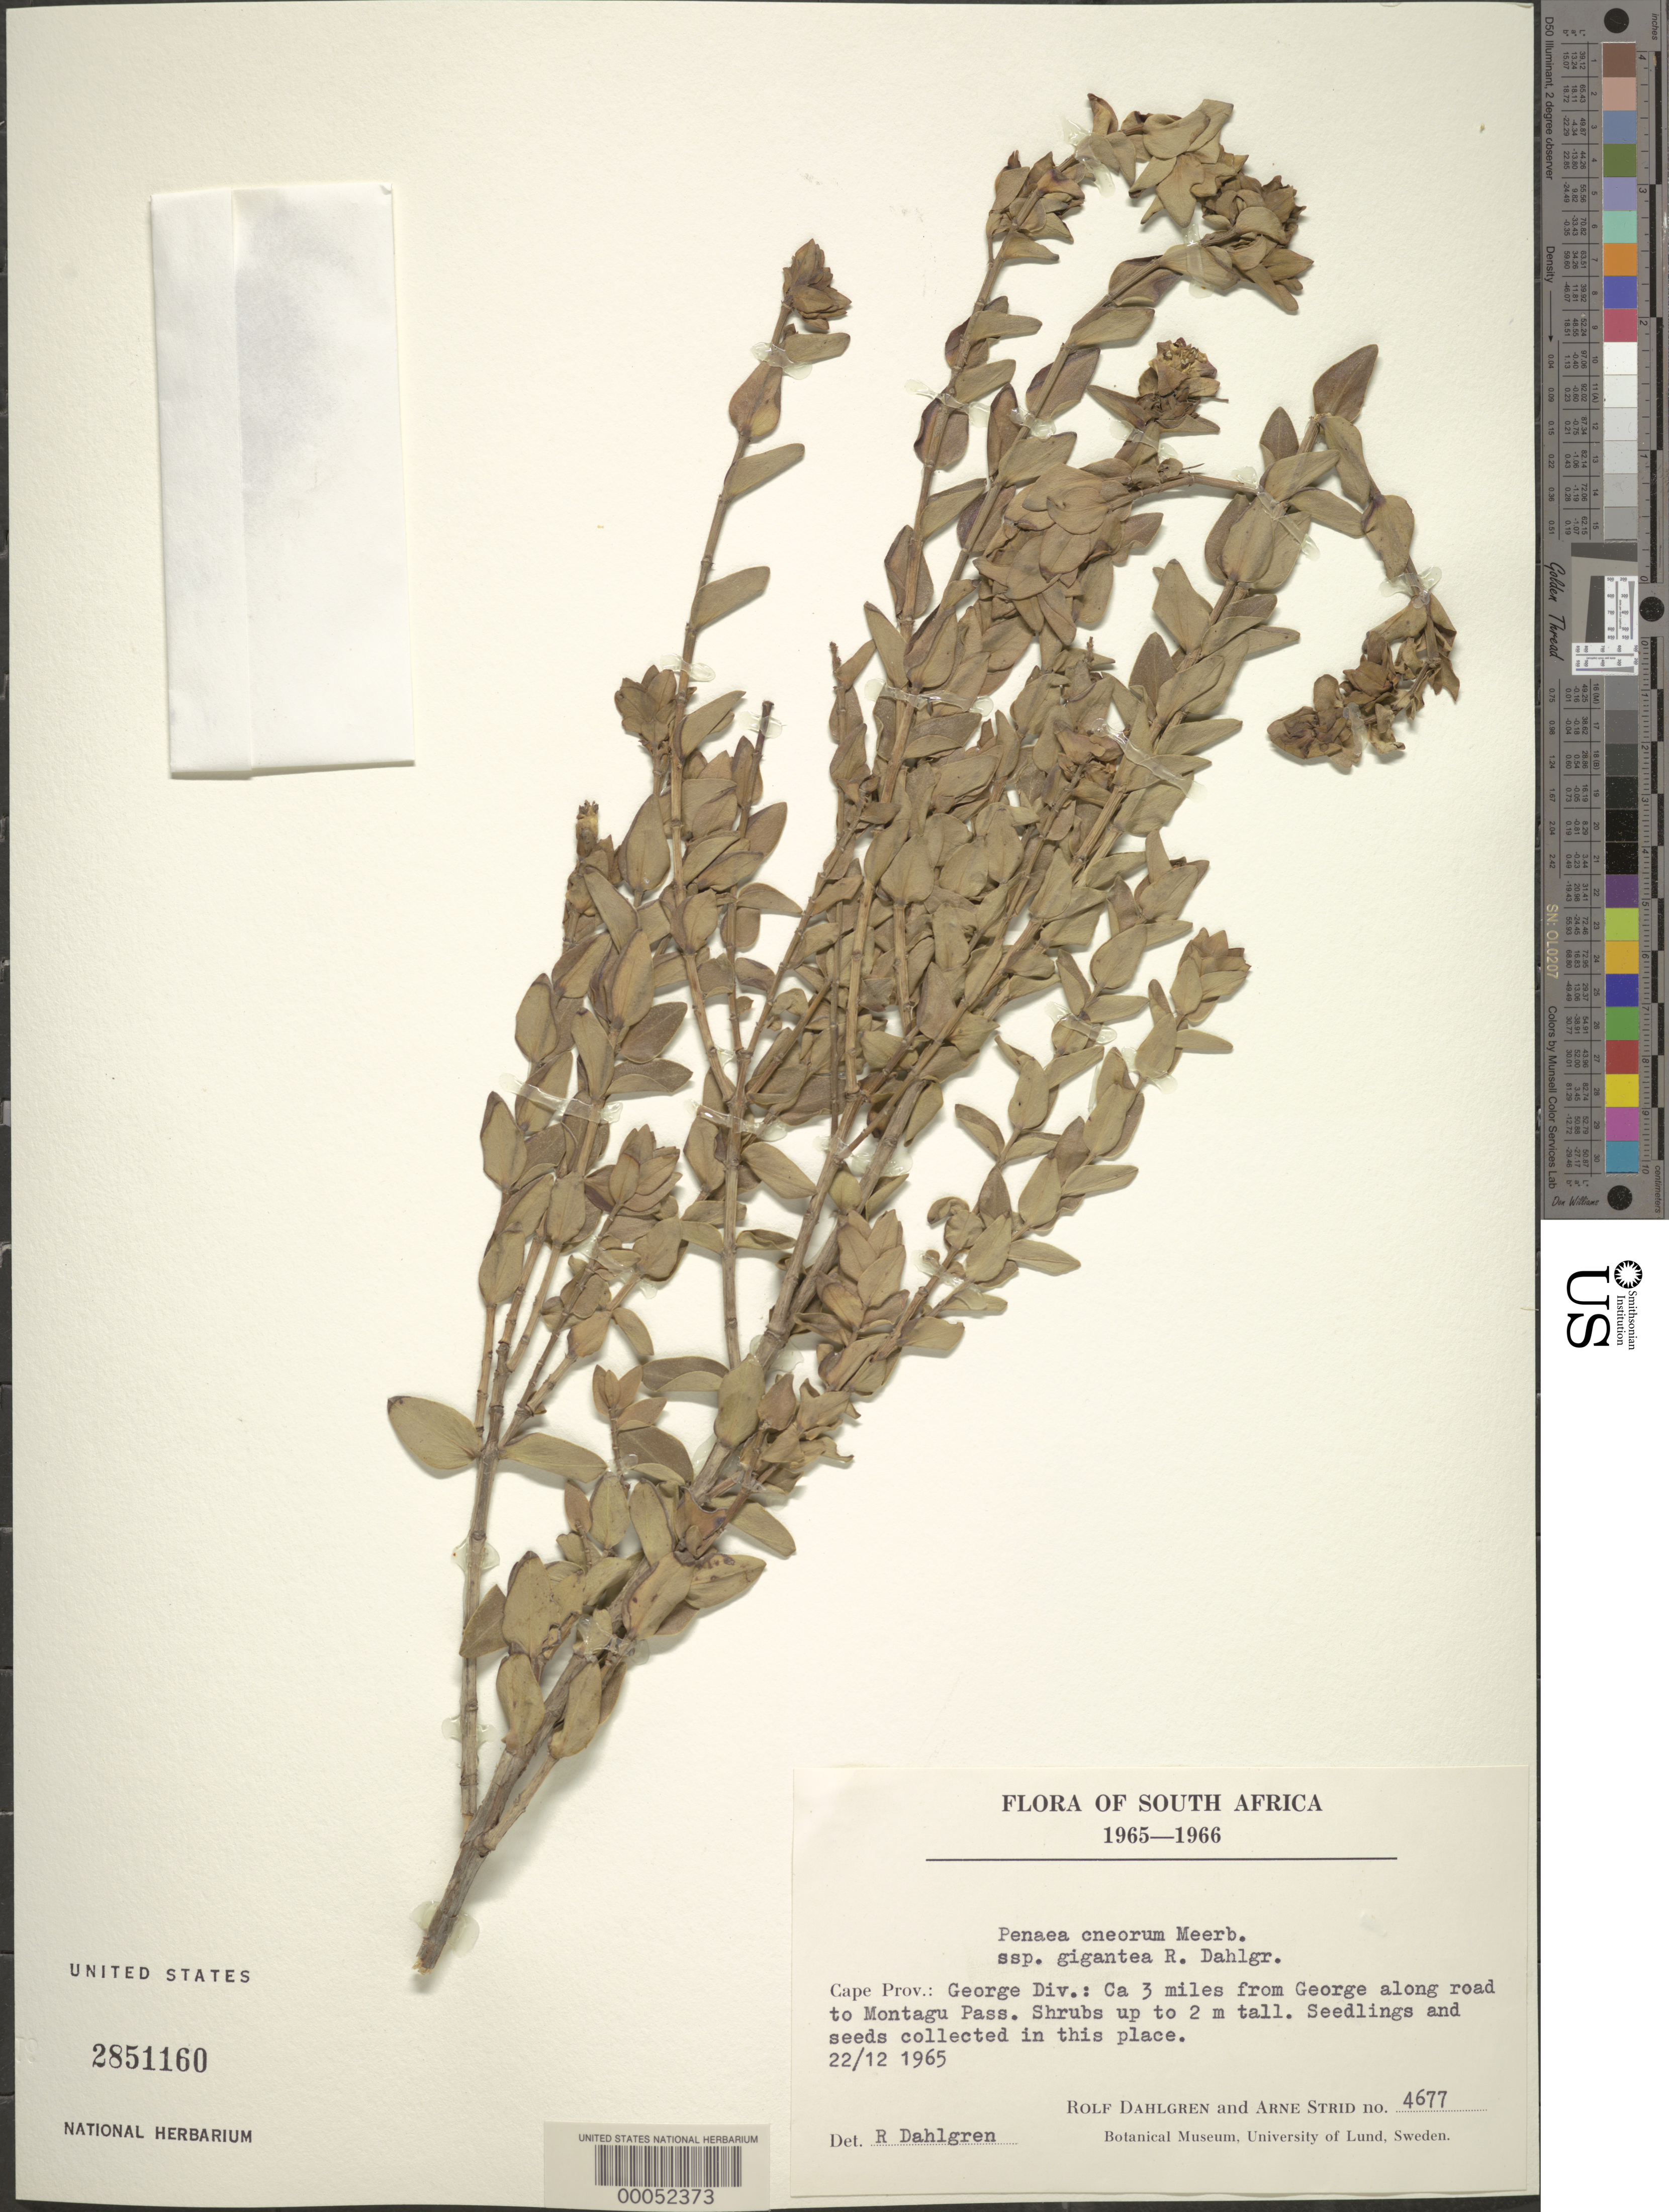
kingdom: Plantae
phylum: Tracheophyta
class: Magnoliopsida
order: Myrtales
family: Penaeaceae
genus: Penaea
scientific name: Penaea cneorum subsp. gigantea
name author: R. Dahlgren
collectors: R. Dahlgren & A. Strid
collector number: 4677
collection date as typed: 22 Dec 1965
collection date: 1965-12-22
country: South Africa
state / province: Western Cape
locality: Ca. 3 mi from george on road to montagu pass. George Div.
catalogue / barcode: US 2851160